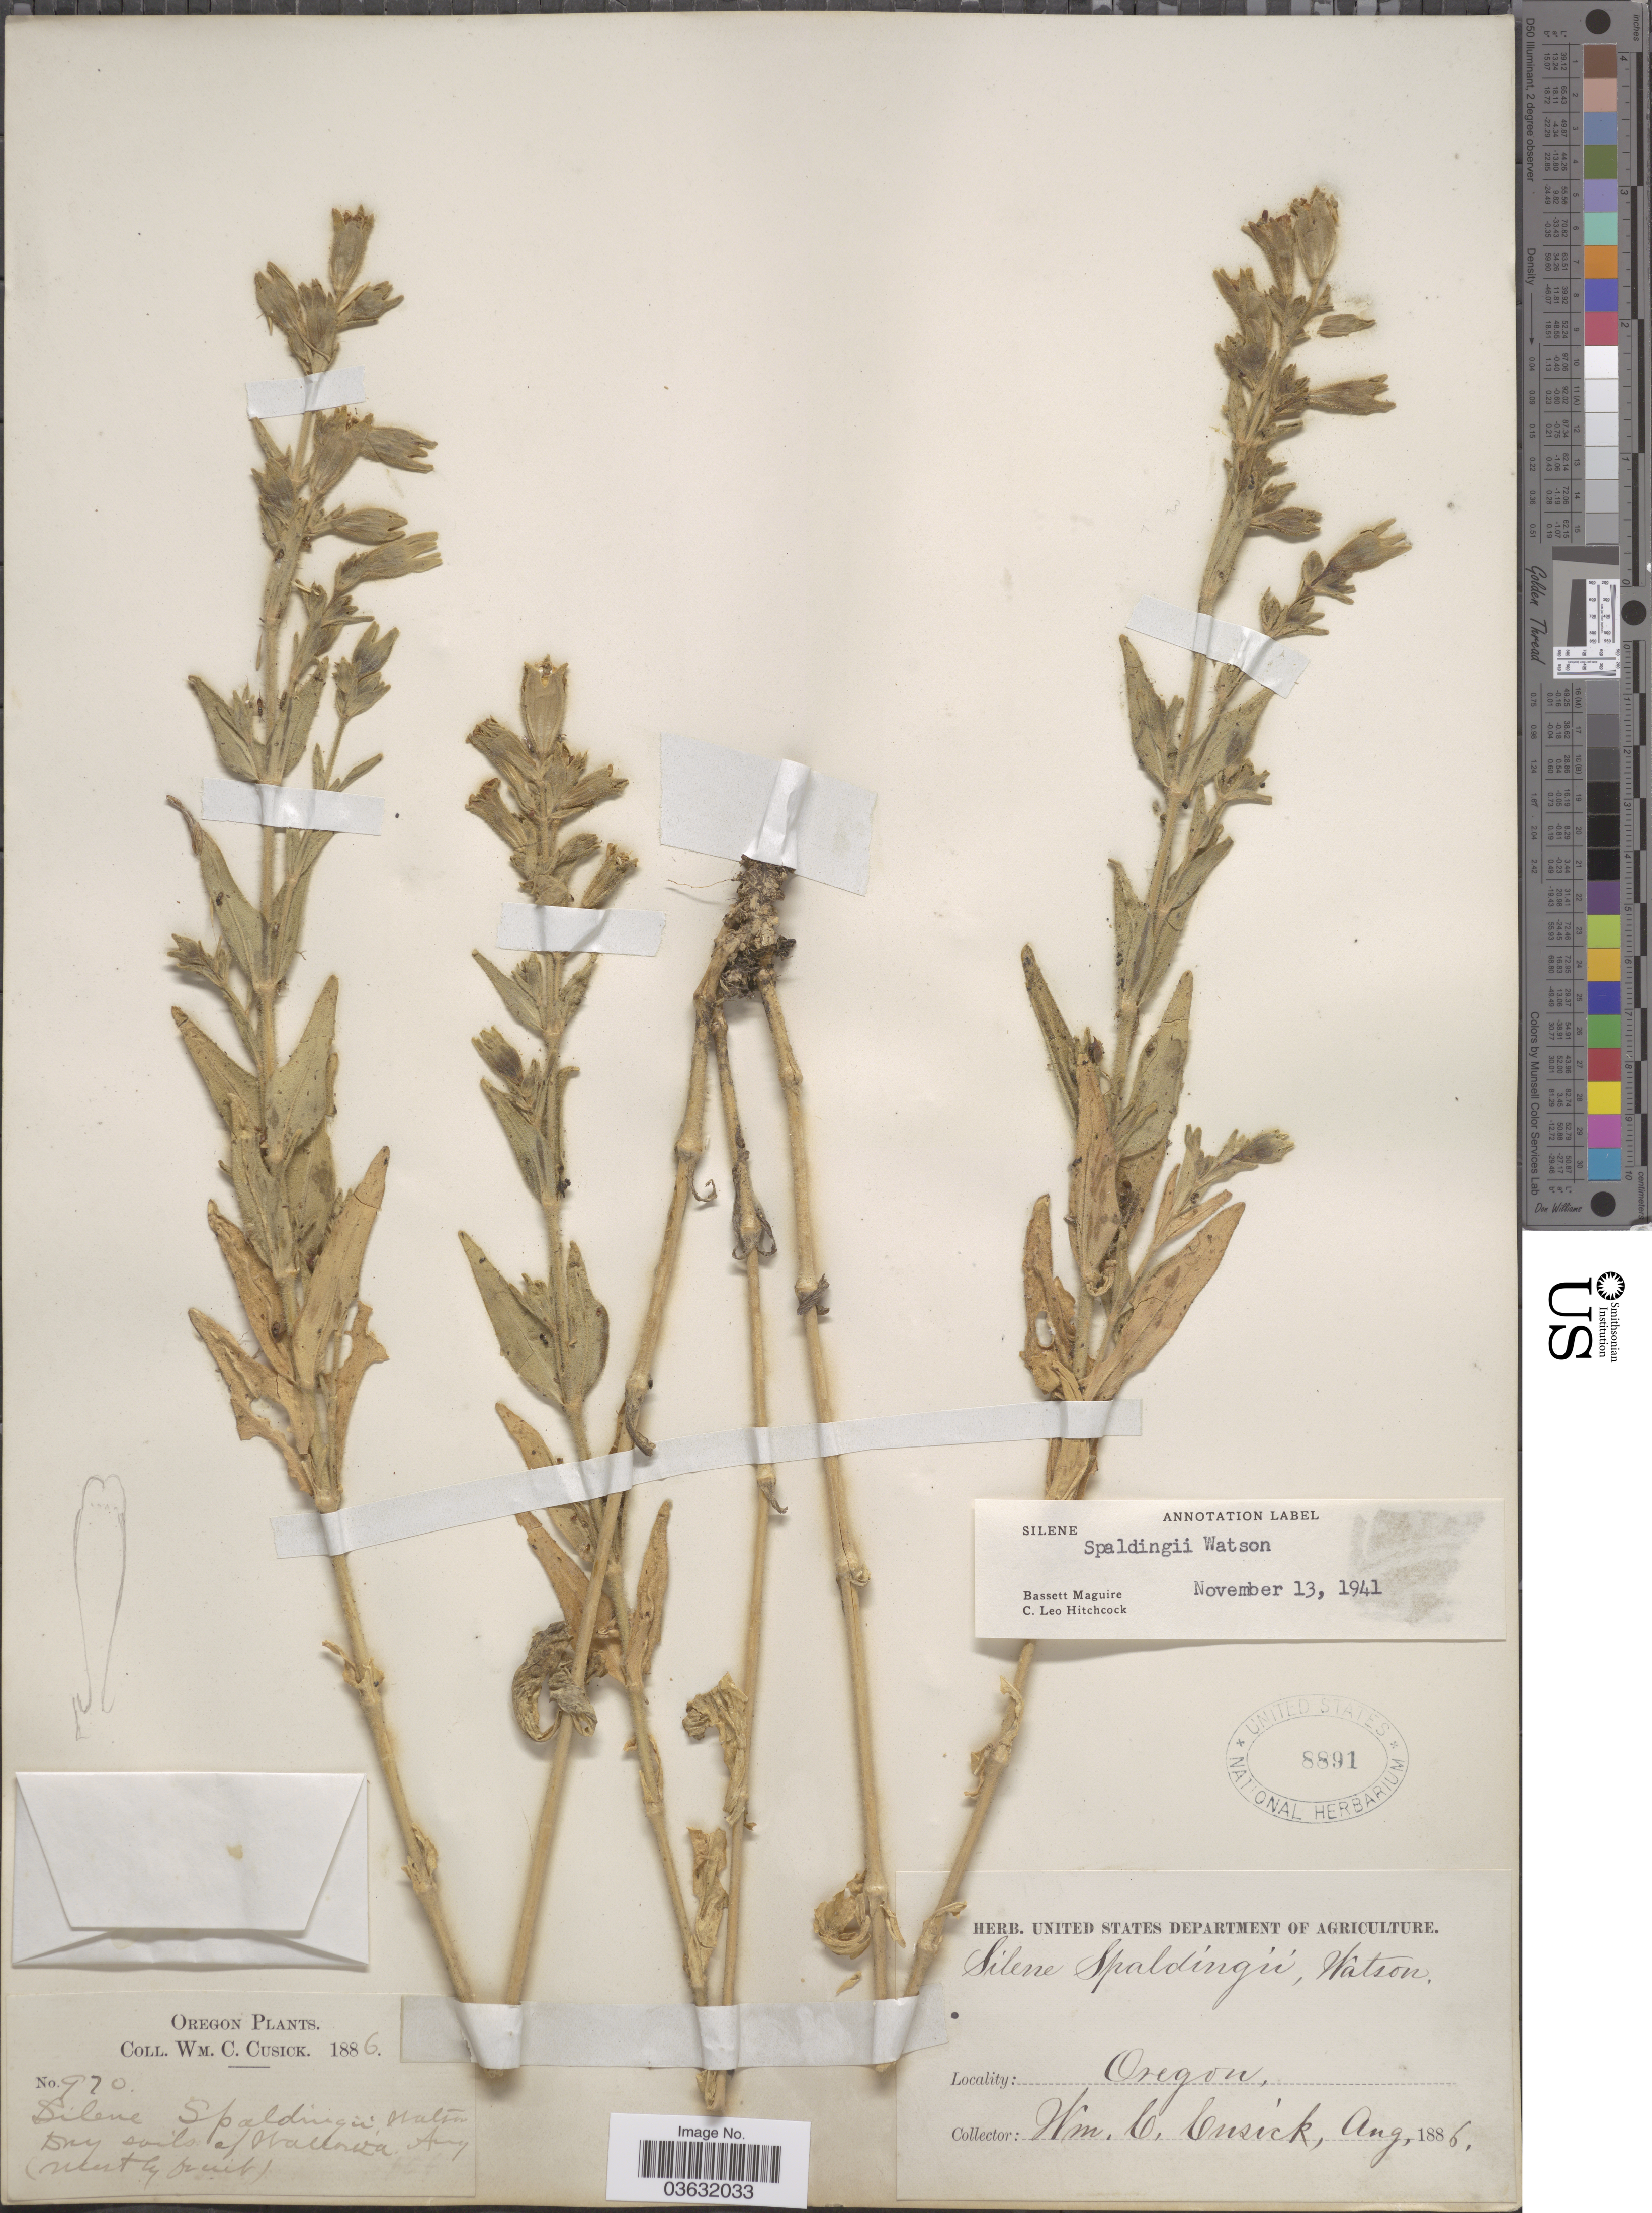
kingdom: Plantae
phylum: Tracheophyta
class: Magnoliopsida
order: Caryophyllales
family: Caryophyllaceae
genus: Silene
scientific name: Silene spaldingii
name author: S. Watson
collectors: W. C. Cusick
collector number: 970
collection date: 1886-08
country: United States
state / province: Oregon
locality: Wallowa.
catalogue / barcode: US 8891